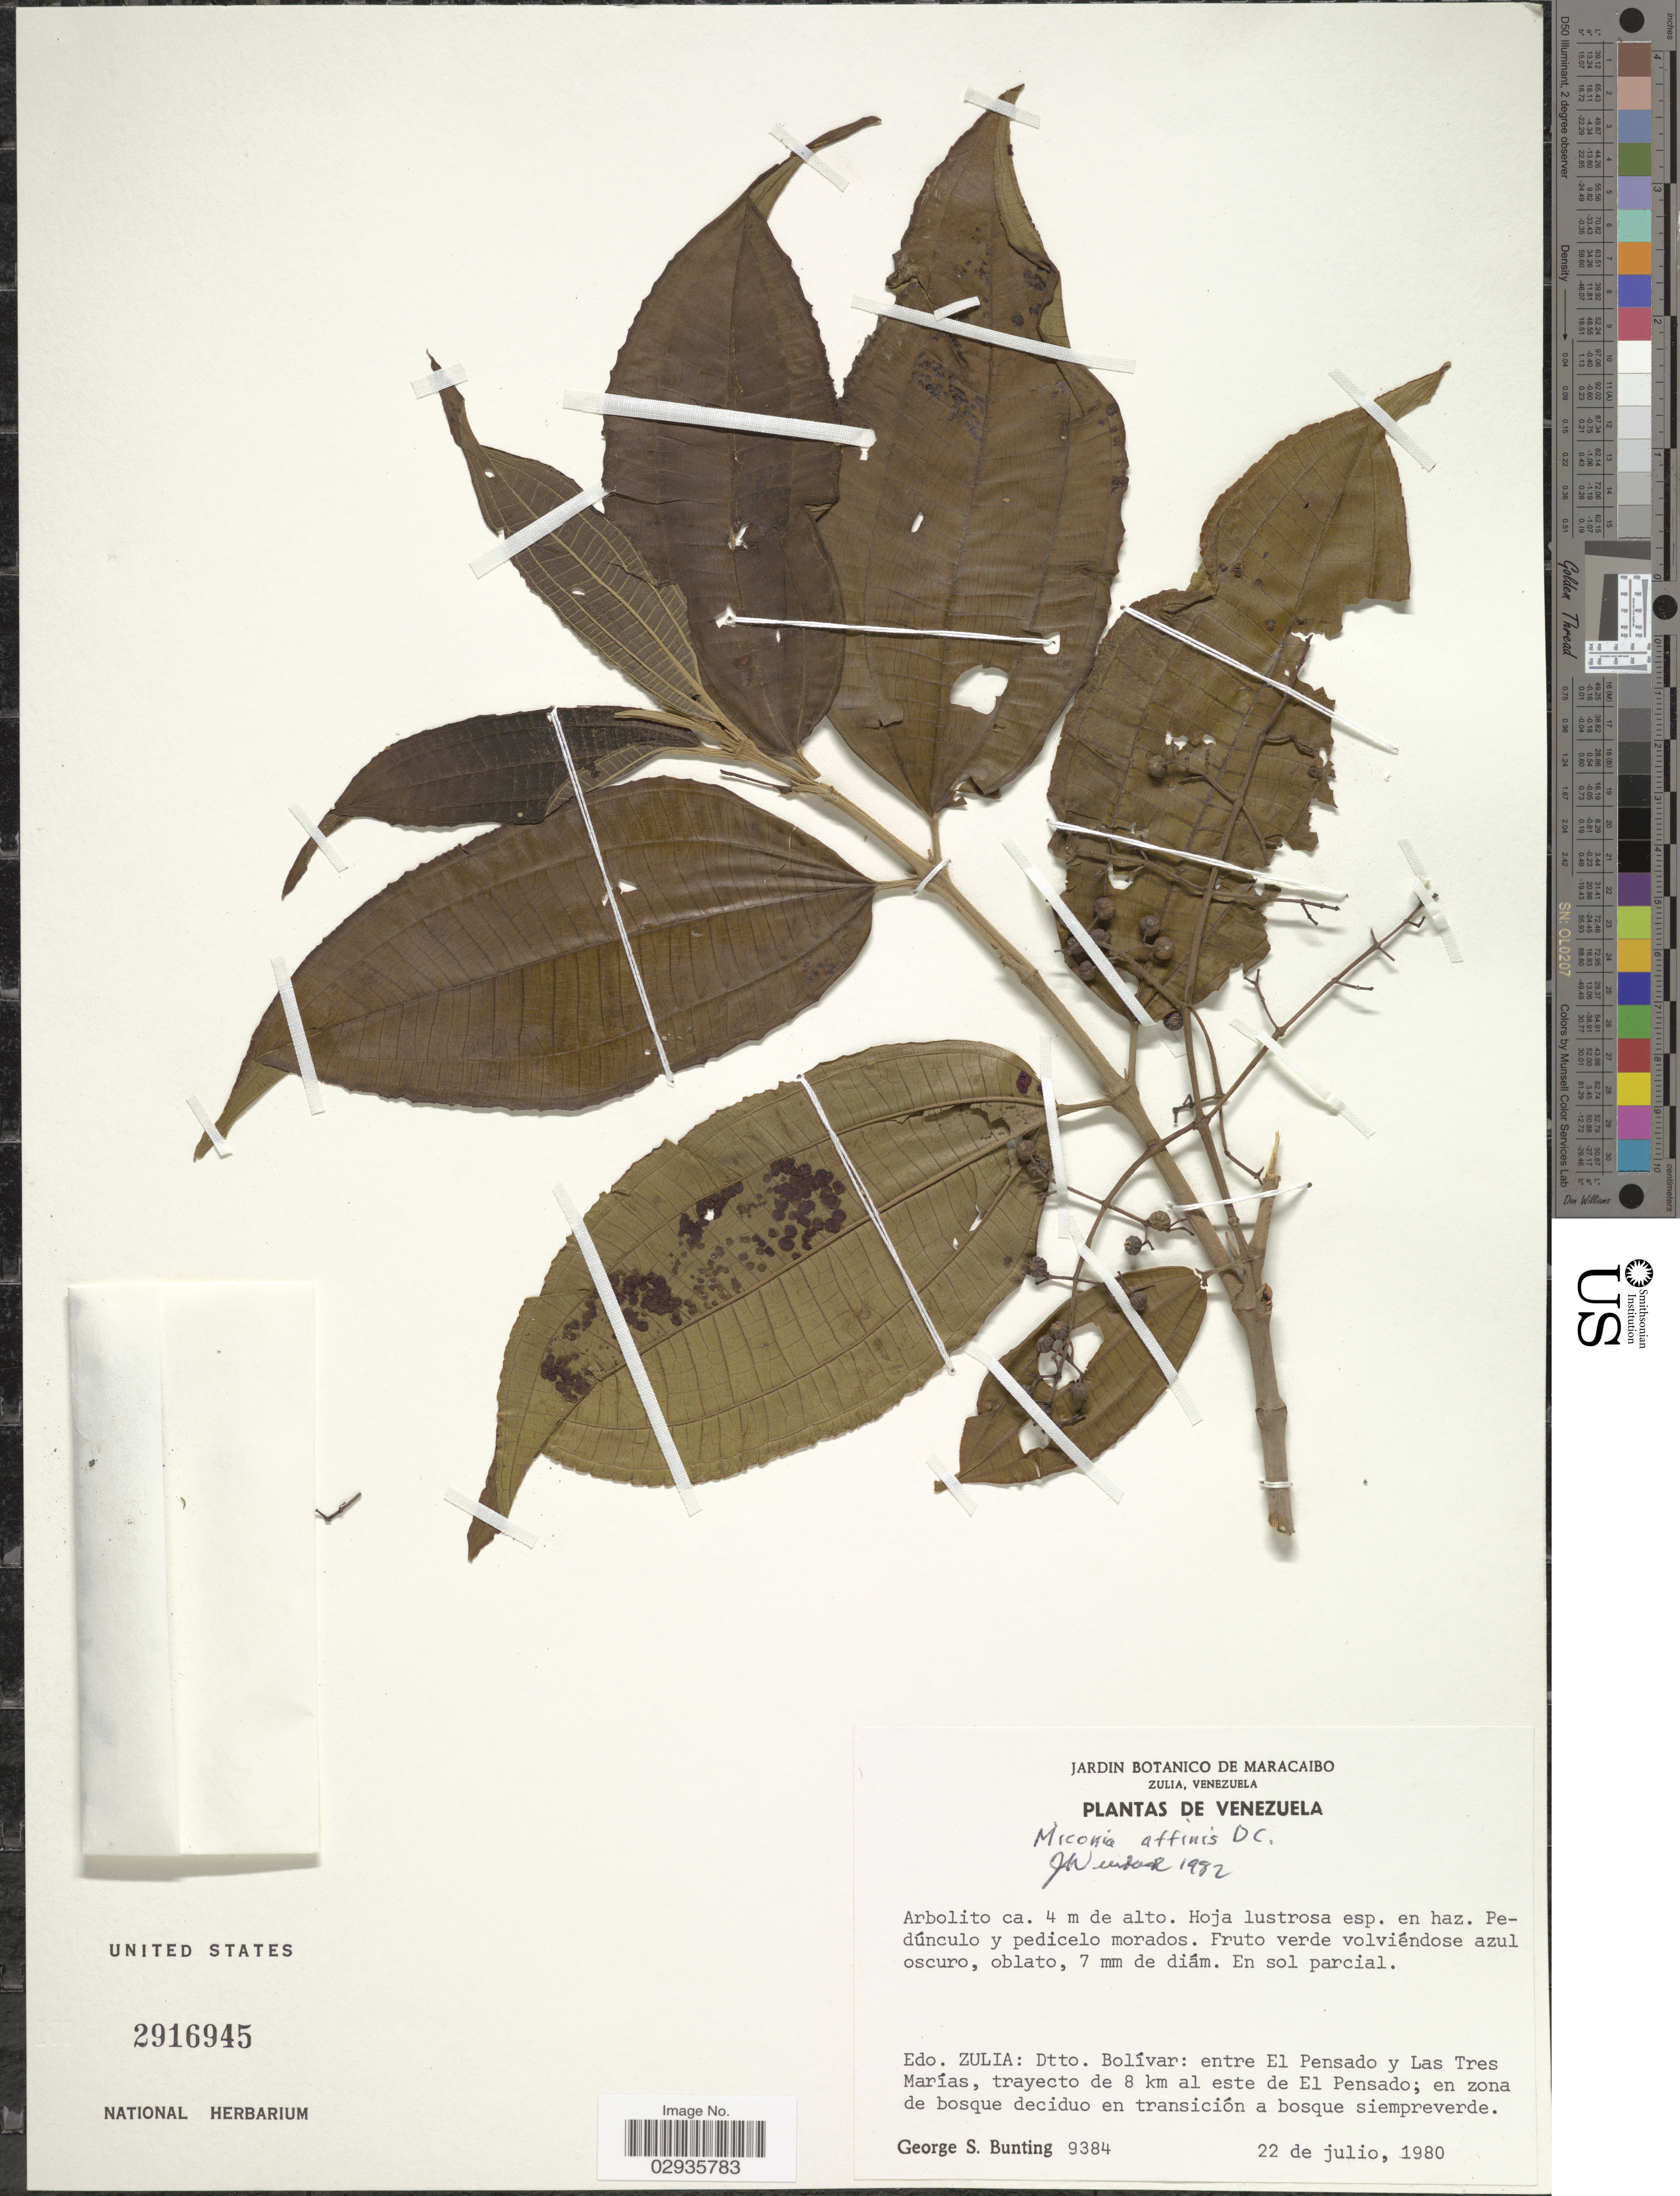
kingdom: Plantae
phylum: Tracheophyta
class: Magnoliopsida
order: Myrtales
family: Melastomataceae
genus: Miconia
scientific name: Miconia affinis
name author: DC.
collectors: G. S. Bunting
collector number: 9384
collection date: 1980-07-22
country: Venezuela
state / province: Zulia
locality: Dtto. Bolívar: entre El Pensado y Las Tres Marías, trayecto de 8 km al este de El Pensado.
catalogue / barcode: US 2916945